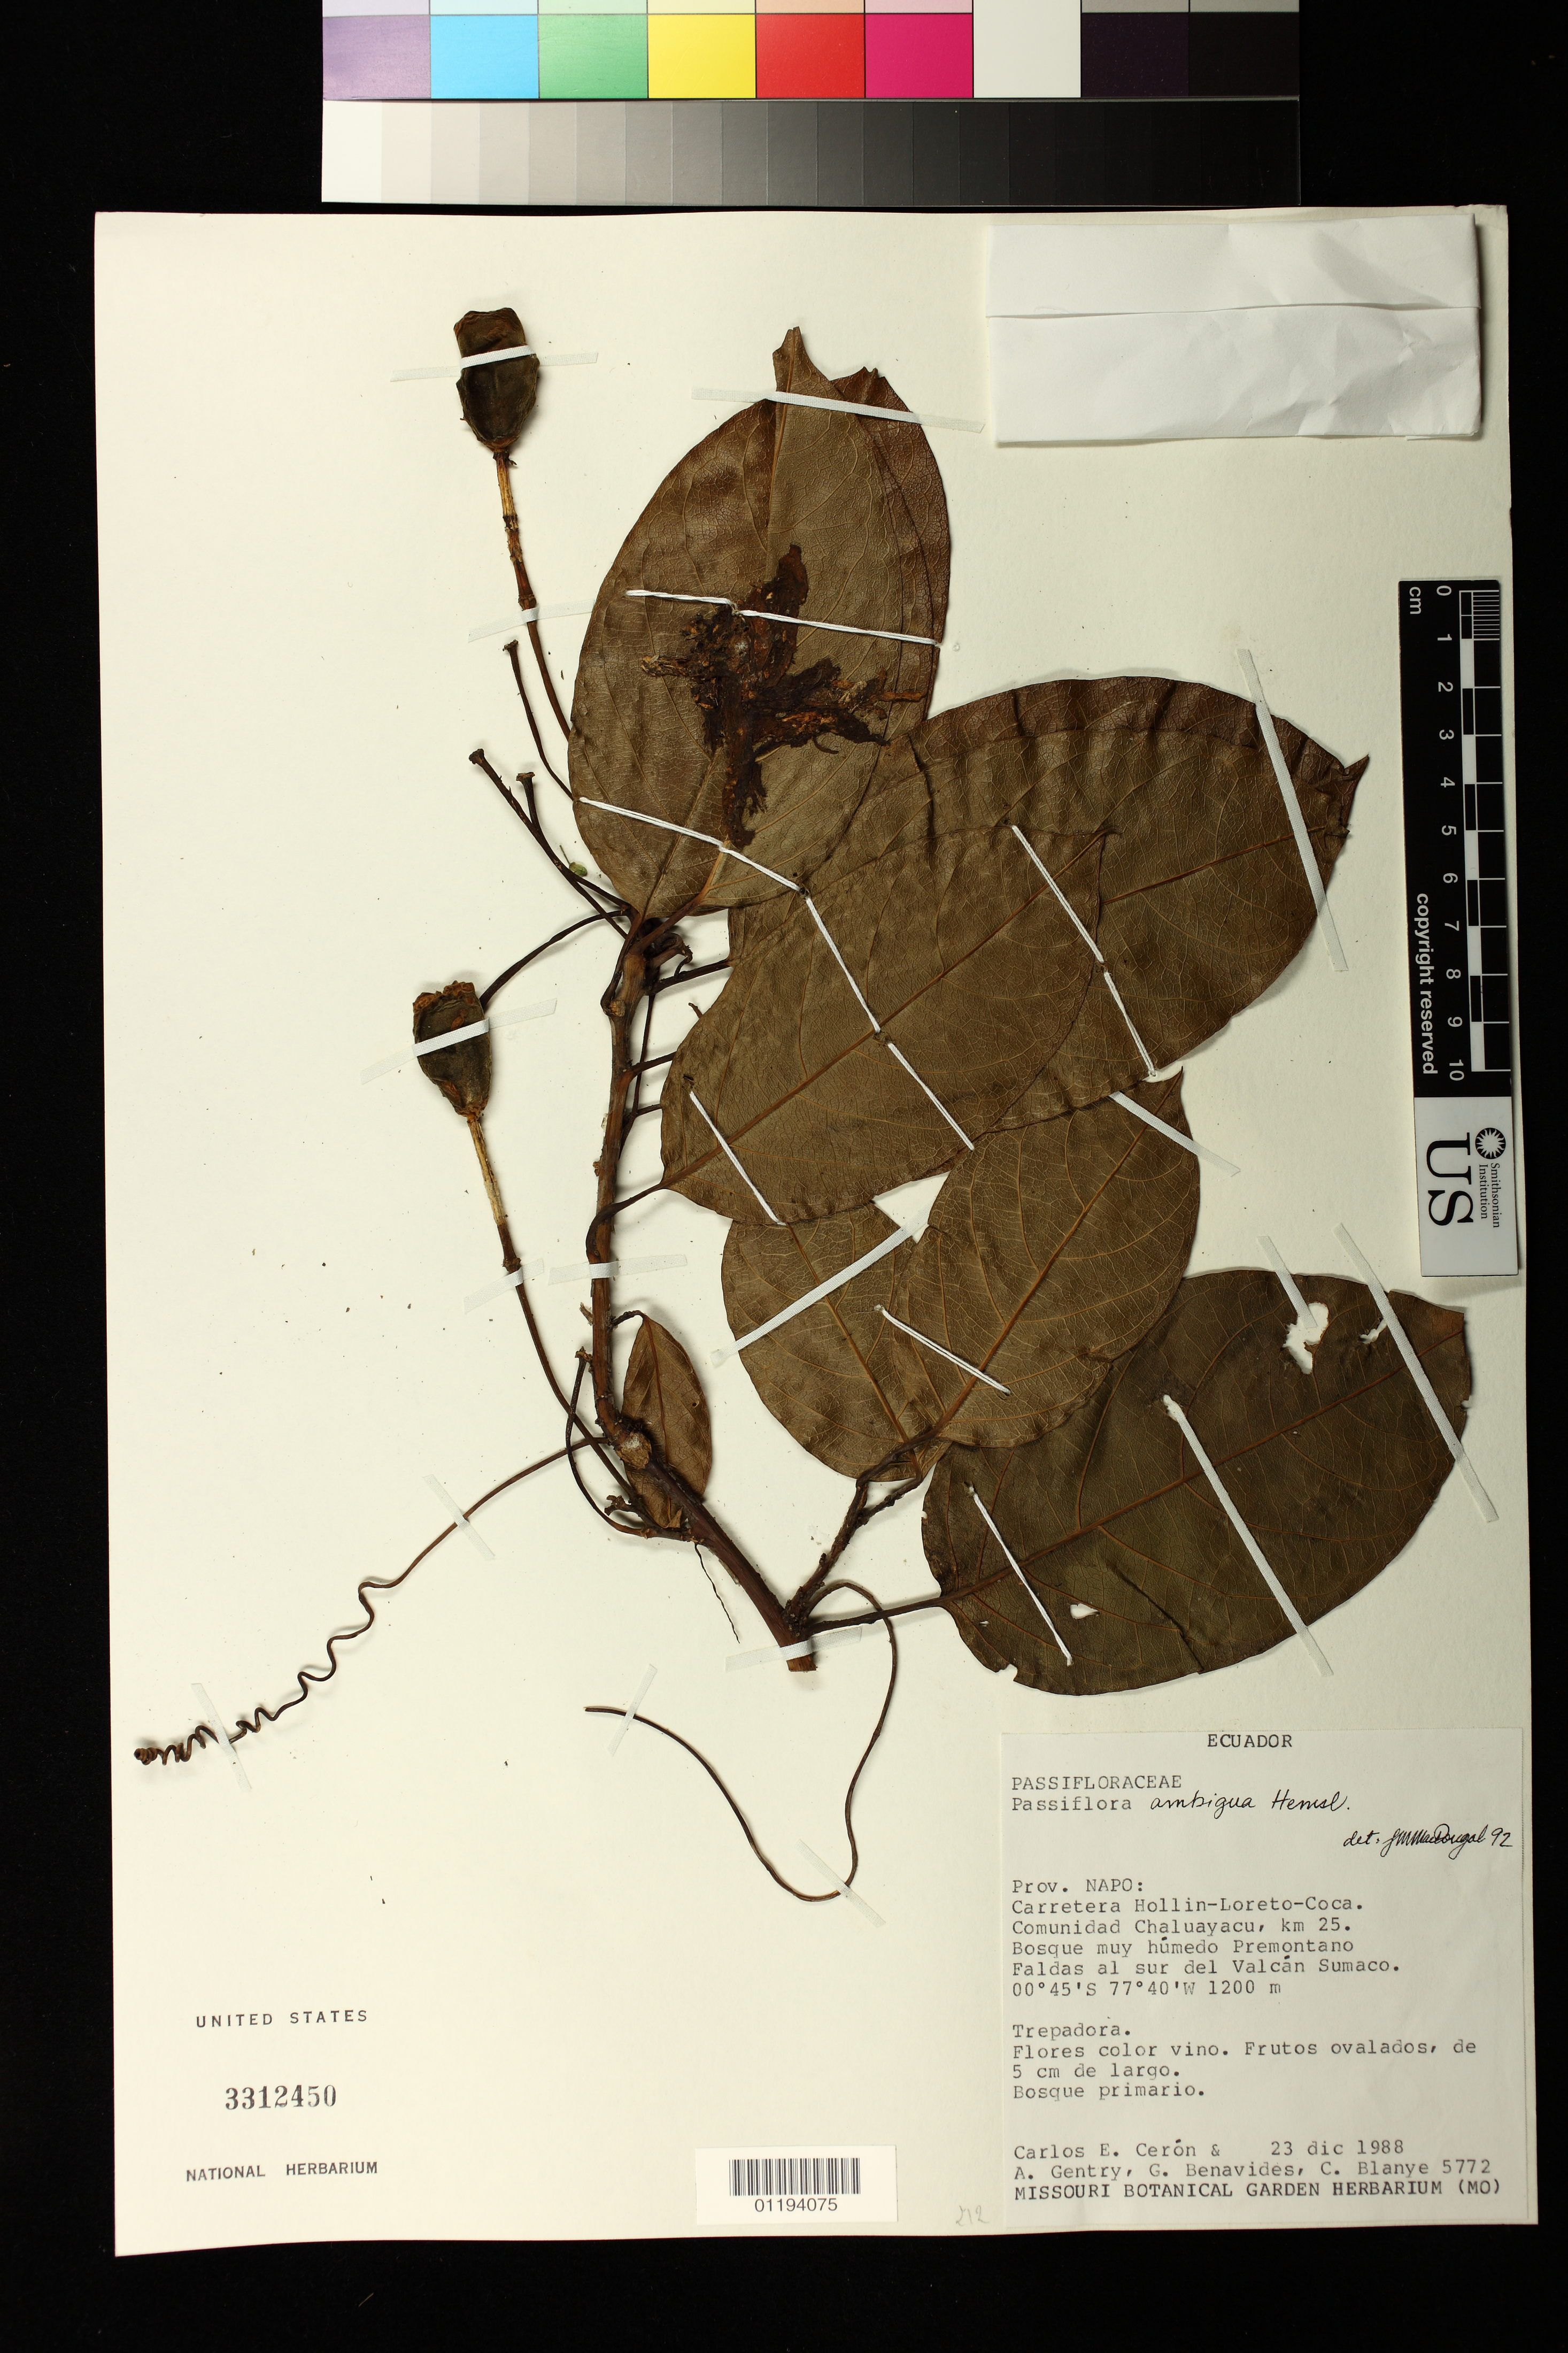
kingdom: Plantae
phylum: Tracheophyta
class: Magnoliopsida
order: Malpighiales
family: Passifloraceae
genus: Passiflora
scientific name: Passiflora ambigua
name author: Hemsl.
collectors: C. E. Cerón M., A. H. Gentry, G. Benavides & C. Blanye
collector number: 5772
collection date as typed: Dec 23 1988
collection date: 1988-12-23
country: Ecuador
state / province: Napo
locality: Carretera Hollin-Loreto-Coca. Comunidad Chaluayacu, km 25. Bosque muy humedo Premontano Faldas al sur del Valcan Sumaco.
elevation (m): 1200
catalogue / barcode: US 3312450